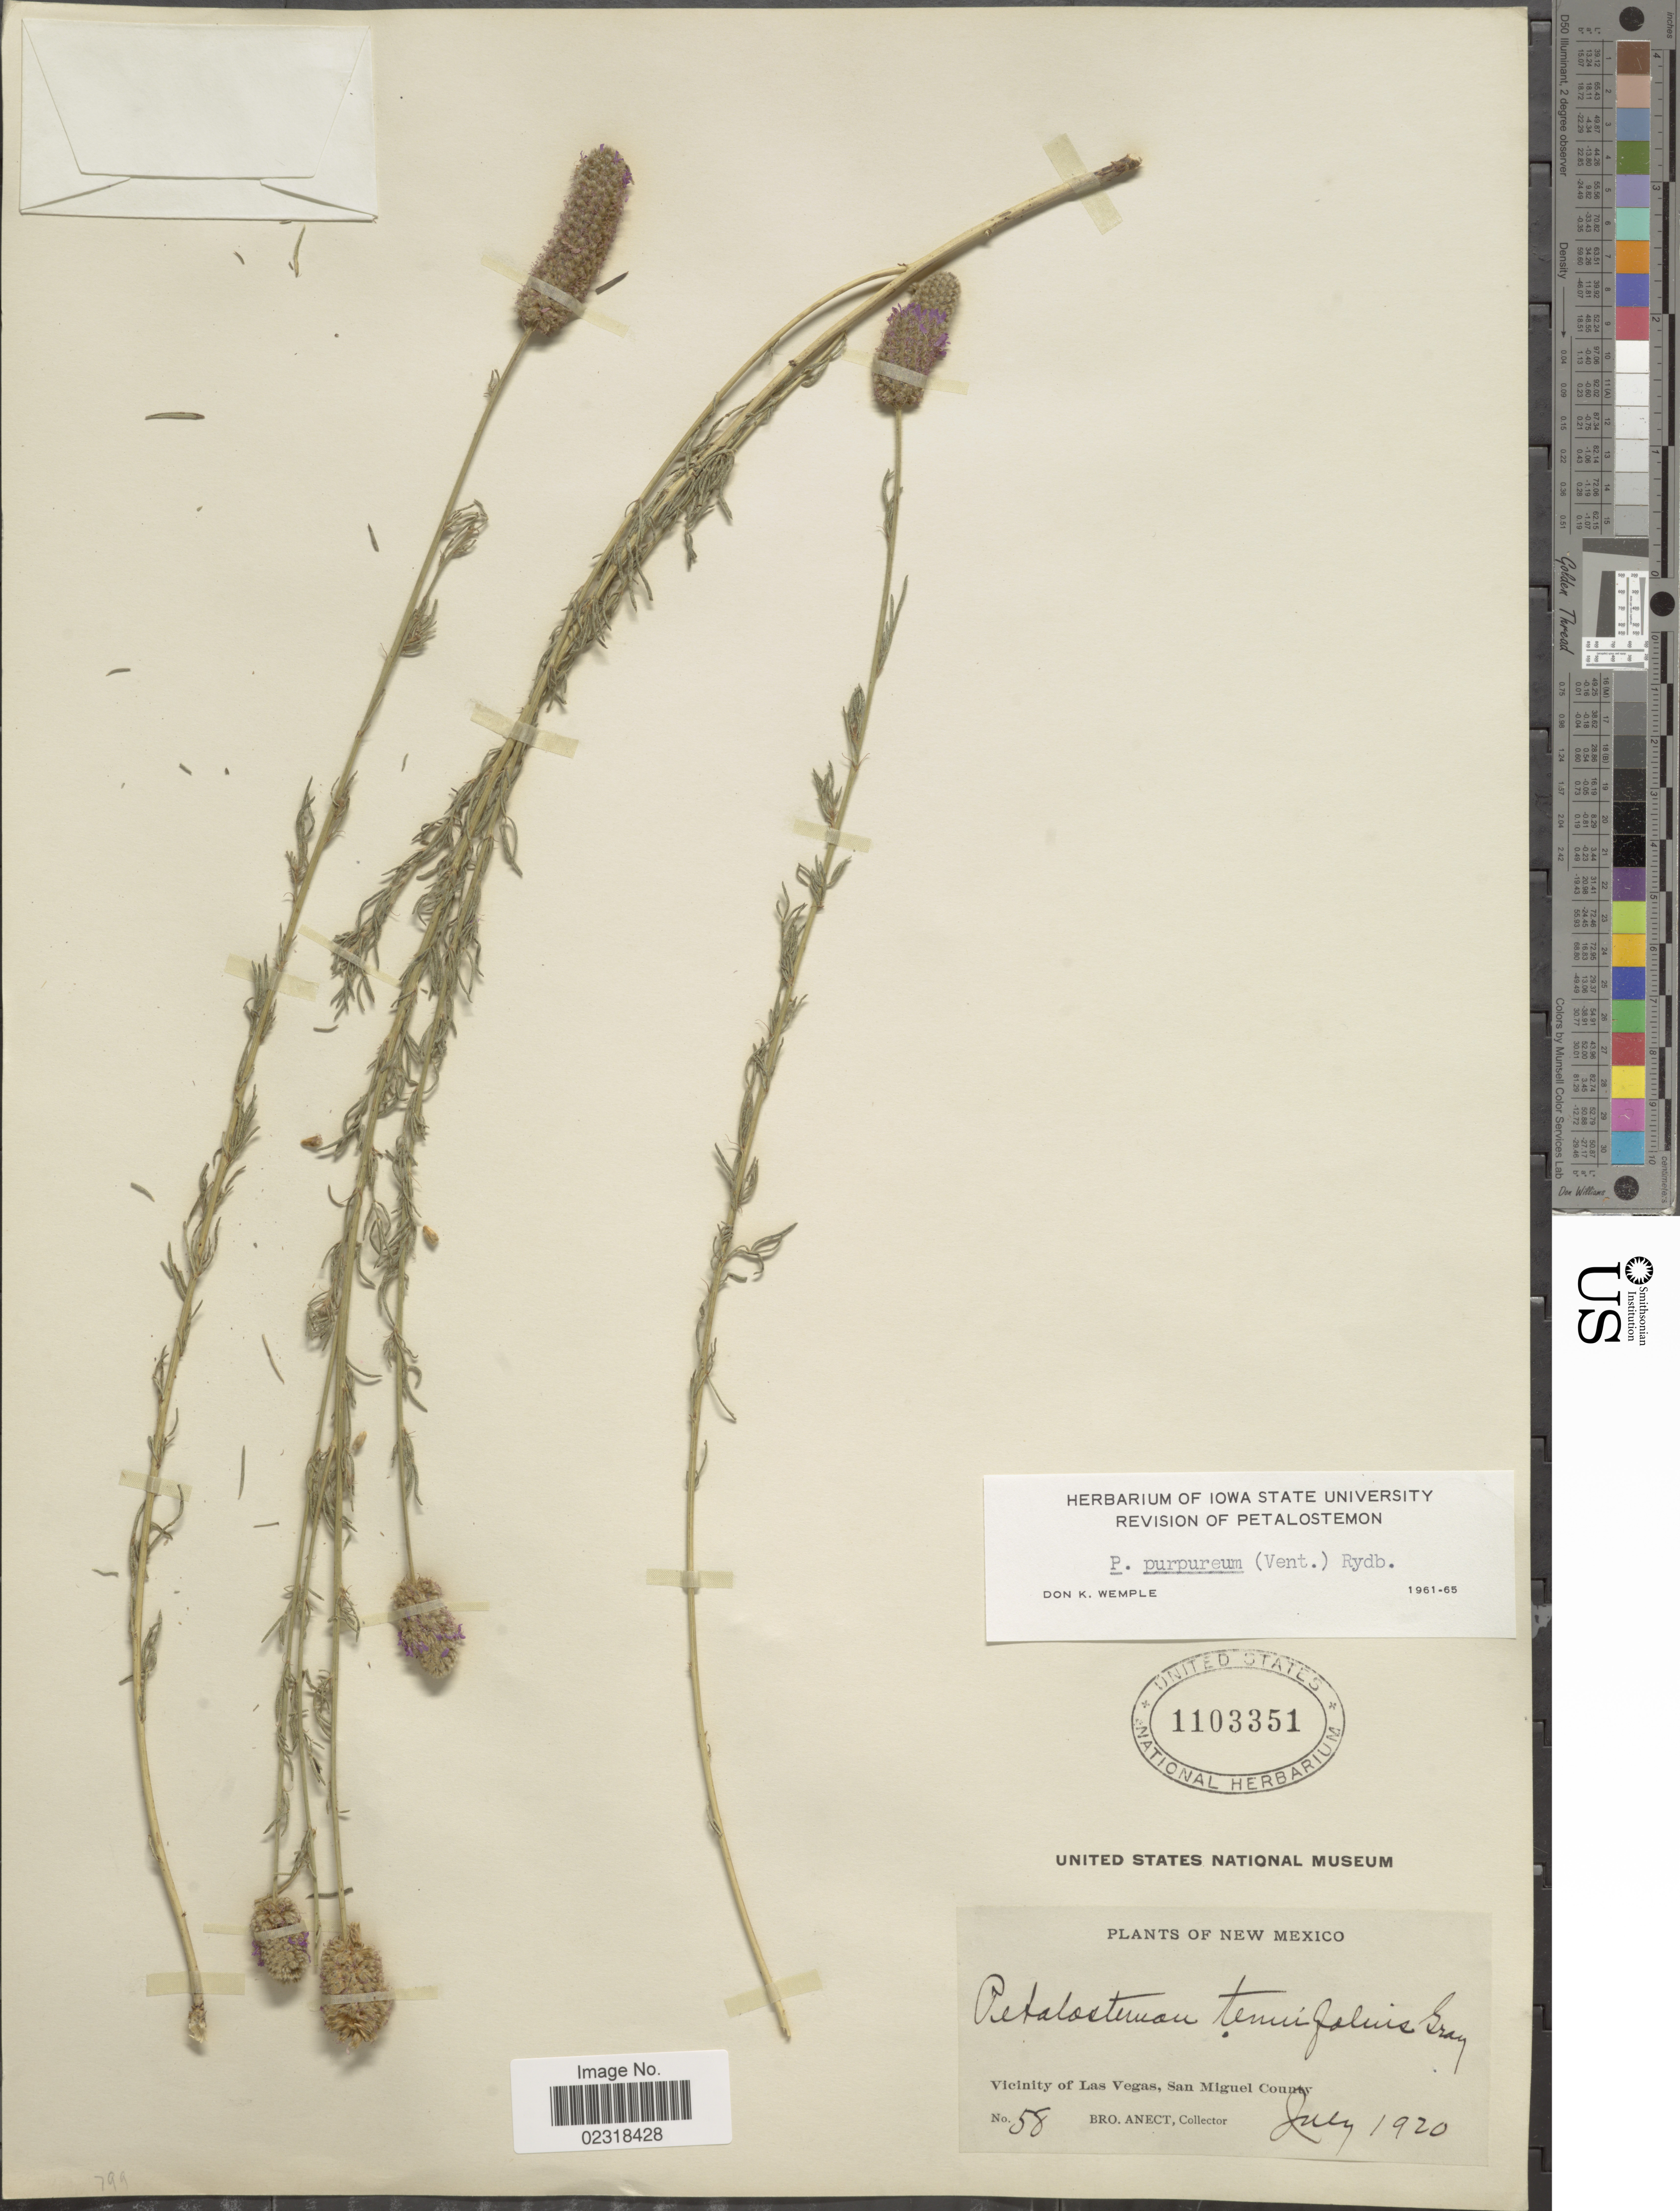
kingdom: Plantae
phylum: Tracheophyta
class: Magnoliopsida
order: Fabales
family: Fabaceae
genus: Dalea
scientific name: Dalea purpurea var. purpurea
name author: Vent.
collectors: B. Anect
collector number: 58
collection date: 1920-07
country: United States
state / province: New Mexico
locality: Vicinity of Las Vegas, San Miguel County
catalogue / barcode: US 1103351